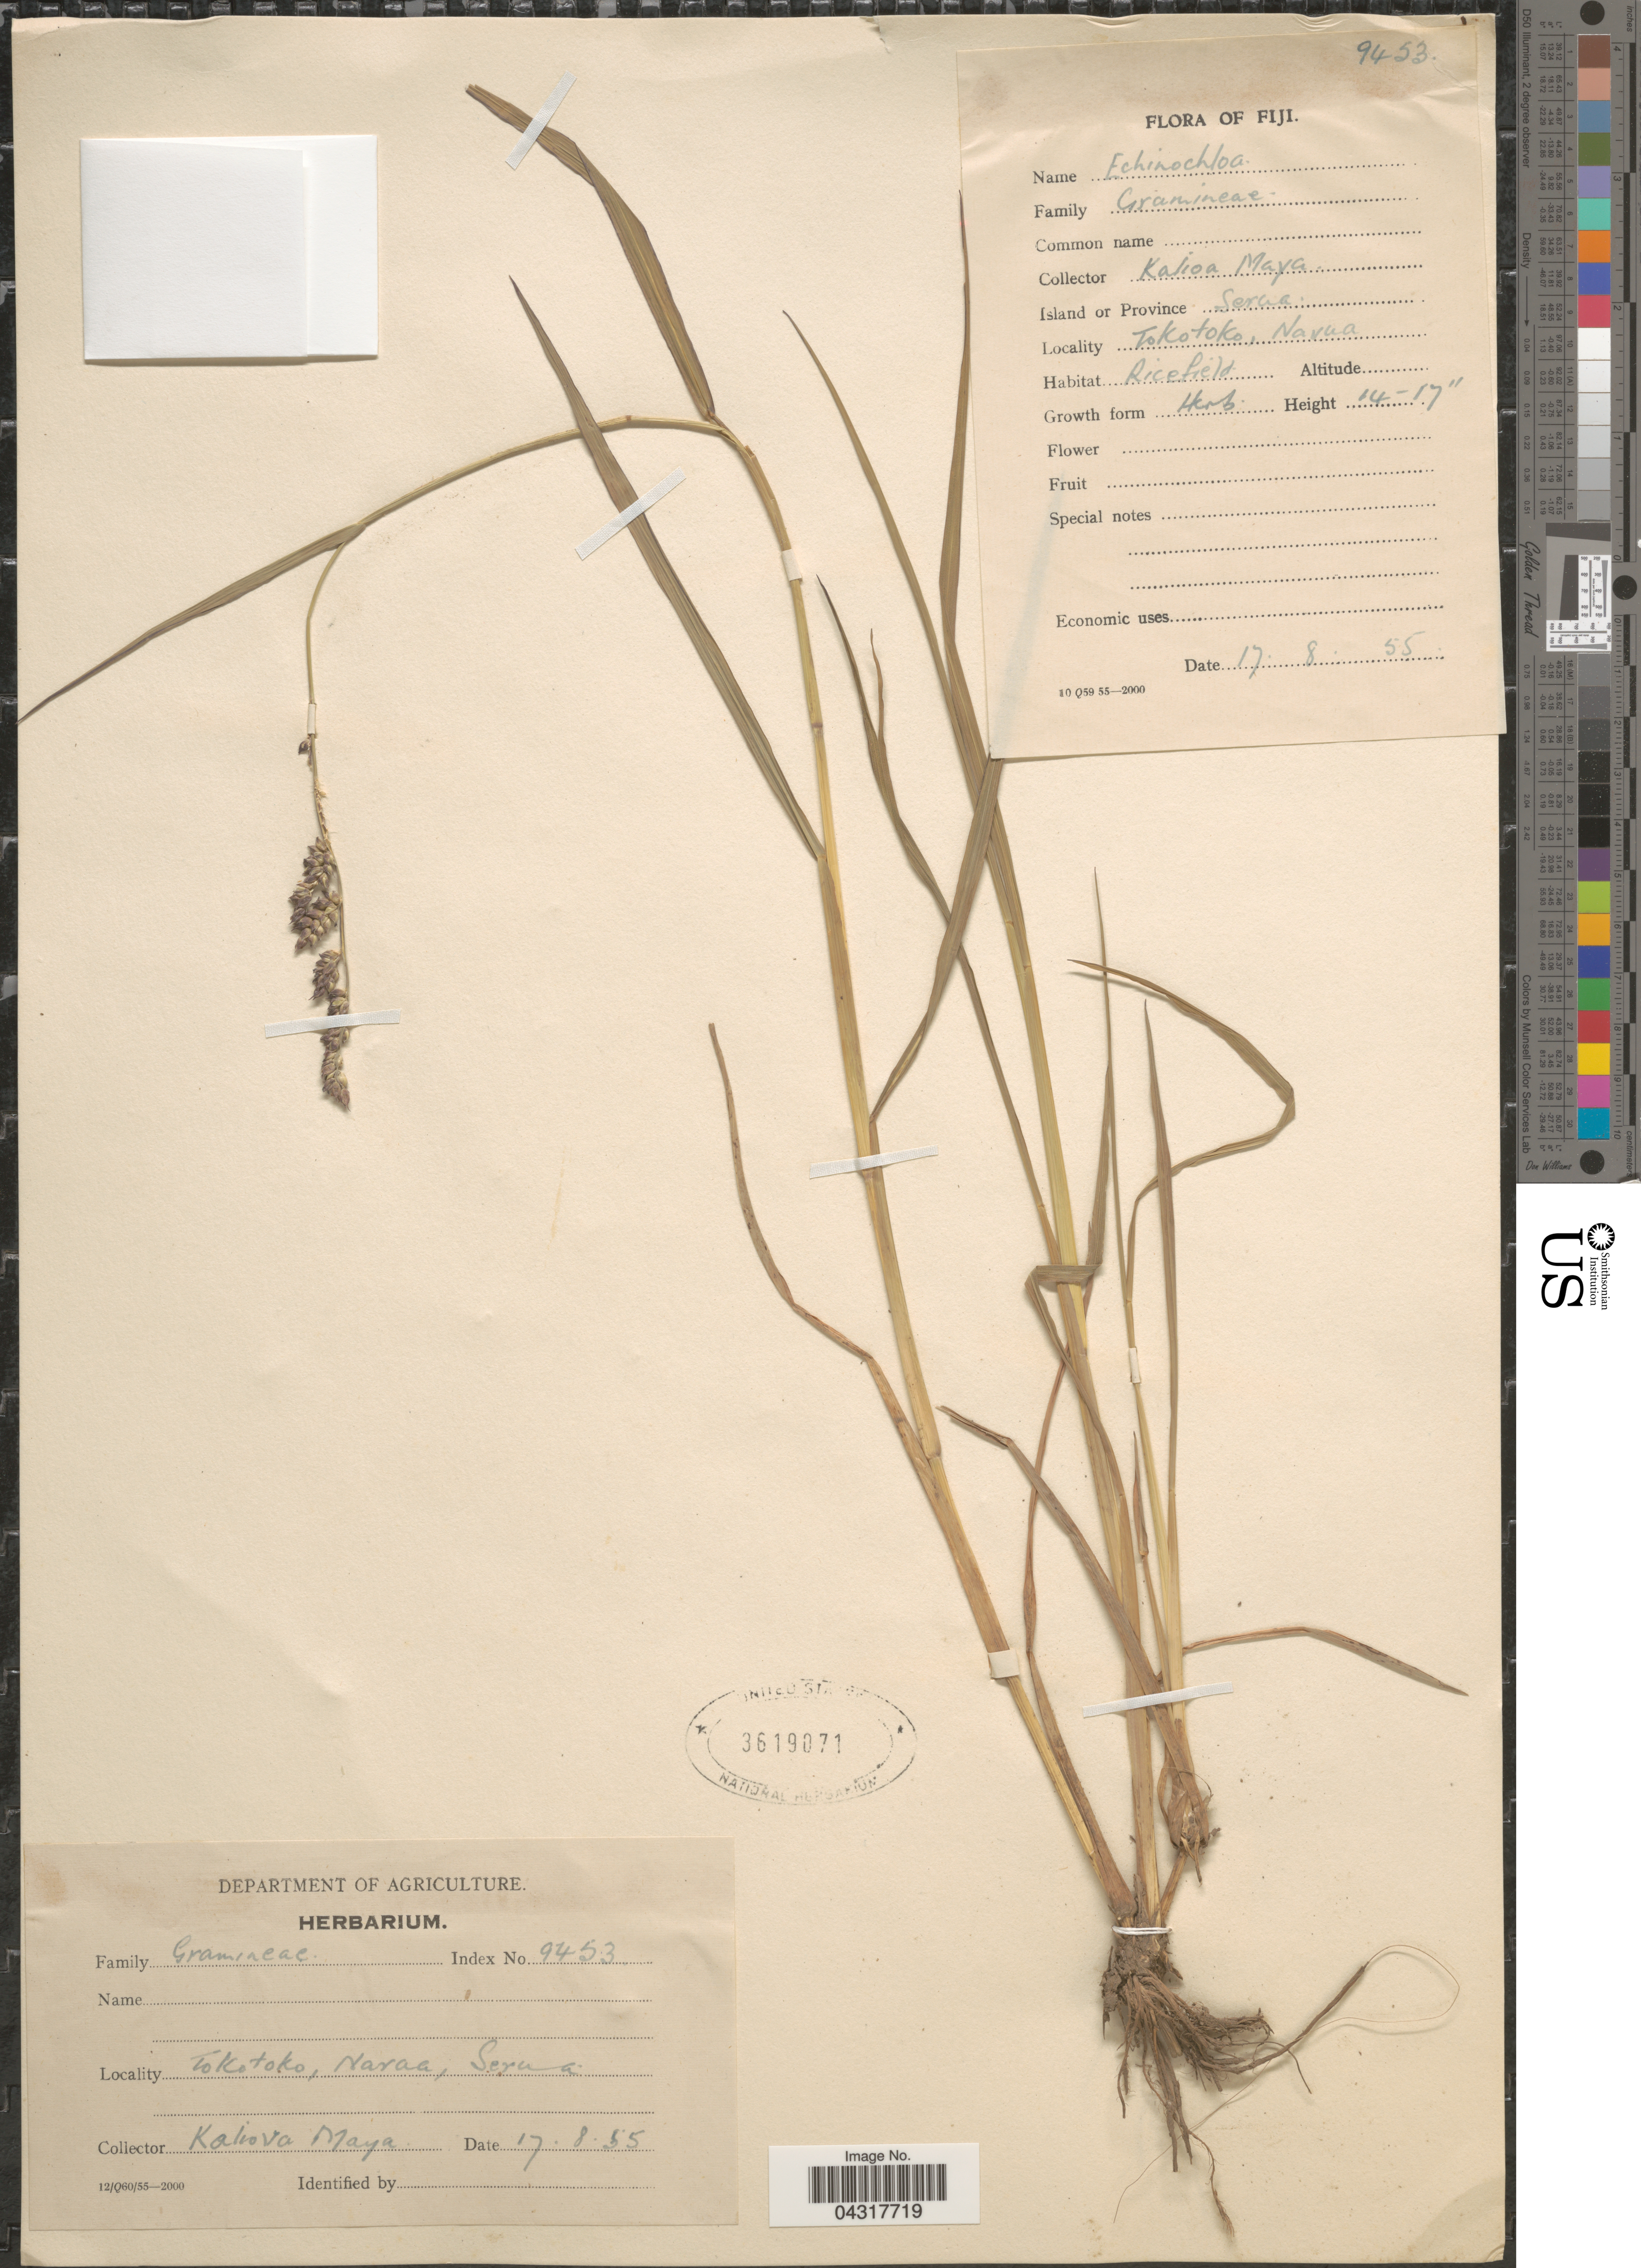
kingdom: Plantae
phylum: Tracheophyta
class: Liliopsida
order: Poales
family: Poaceae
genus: Echinochloa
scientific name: Echinochloa sp.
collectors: K. Maya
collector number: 9453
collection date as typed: Transcribed d/m/y: 17/8/55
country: Fiji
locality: Tokotoko, Naraa, Serua.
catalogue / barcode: US 3619071